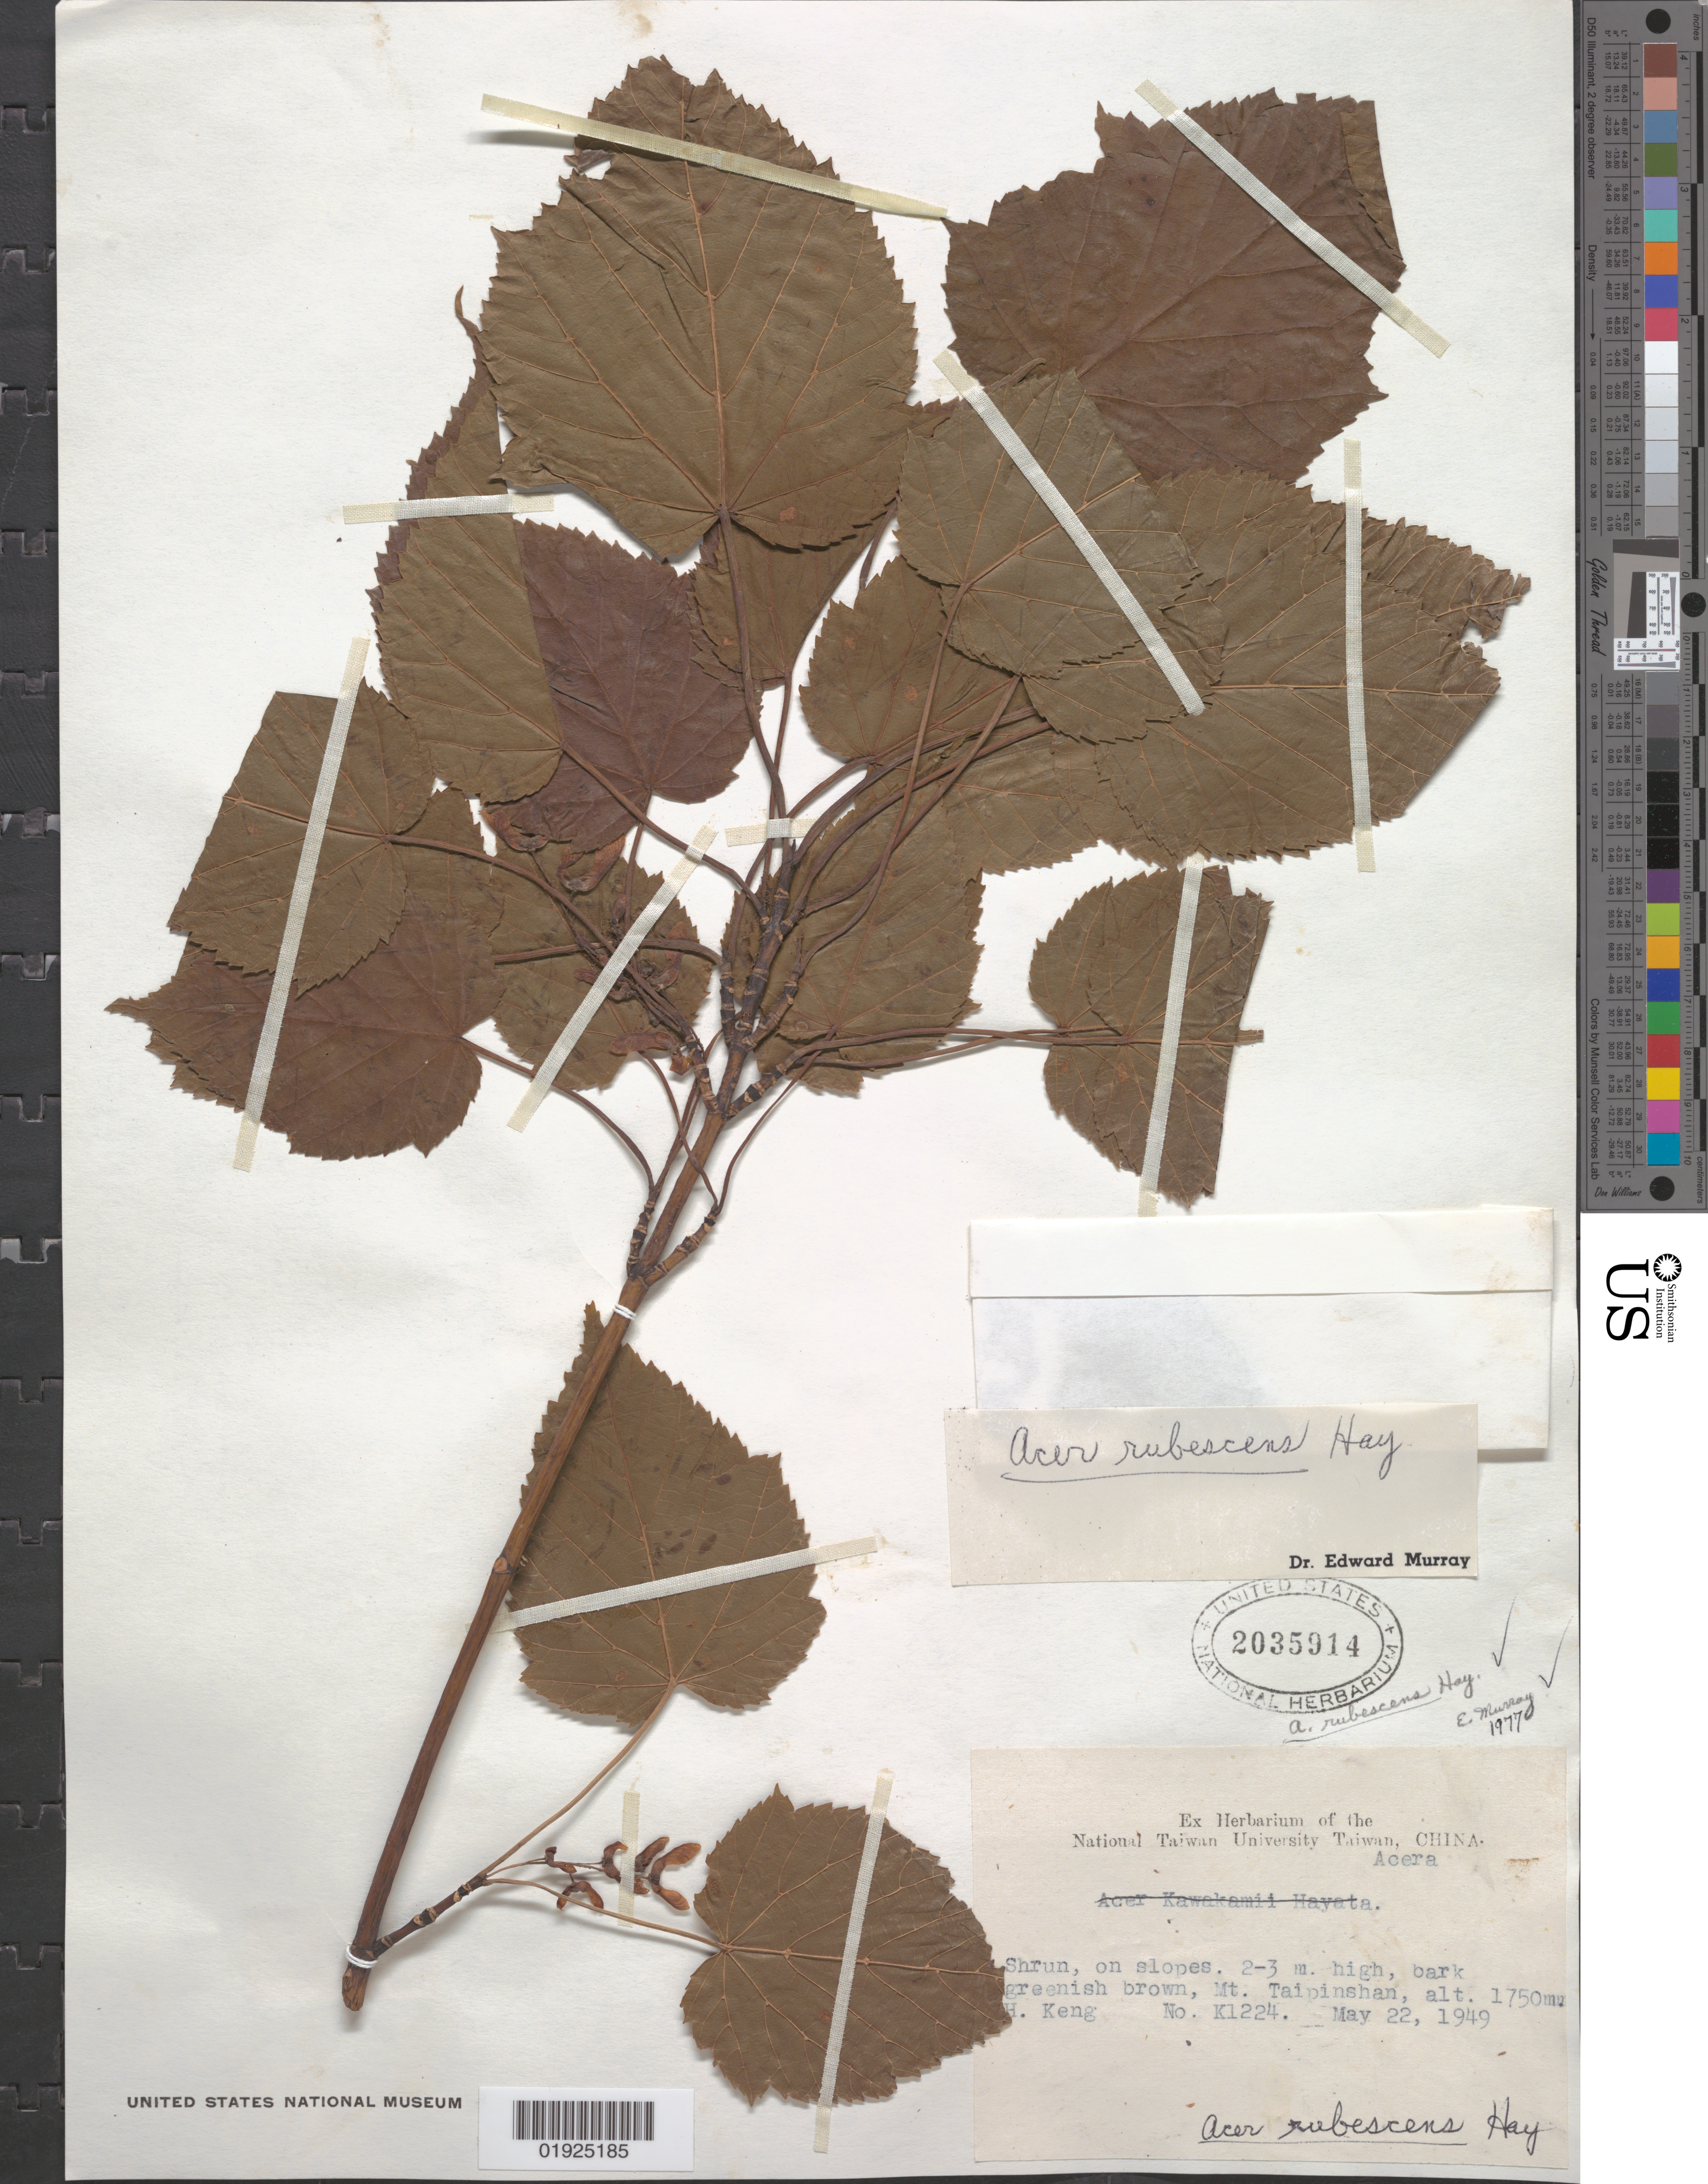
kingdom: Plantae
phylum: Tracheophyta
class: Magnoliopsida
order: Sapindales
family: Sapindaceae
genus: Acer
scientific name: Acer rubescens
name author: Hayata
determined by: Murray, Edward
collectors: H. Keng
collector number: K1224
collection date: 1949-05-22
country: Taiwan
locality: Mt. Taipinshan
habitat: On slopes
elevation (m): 1750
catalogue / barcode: US 2035914